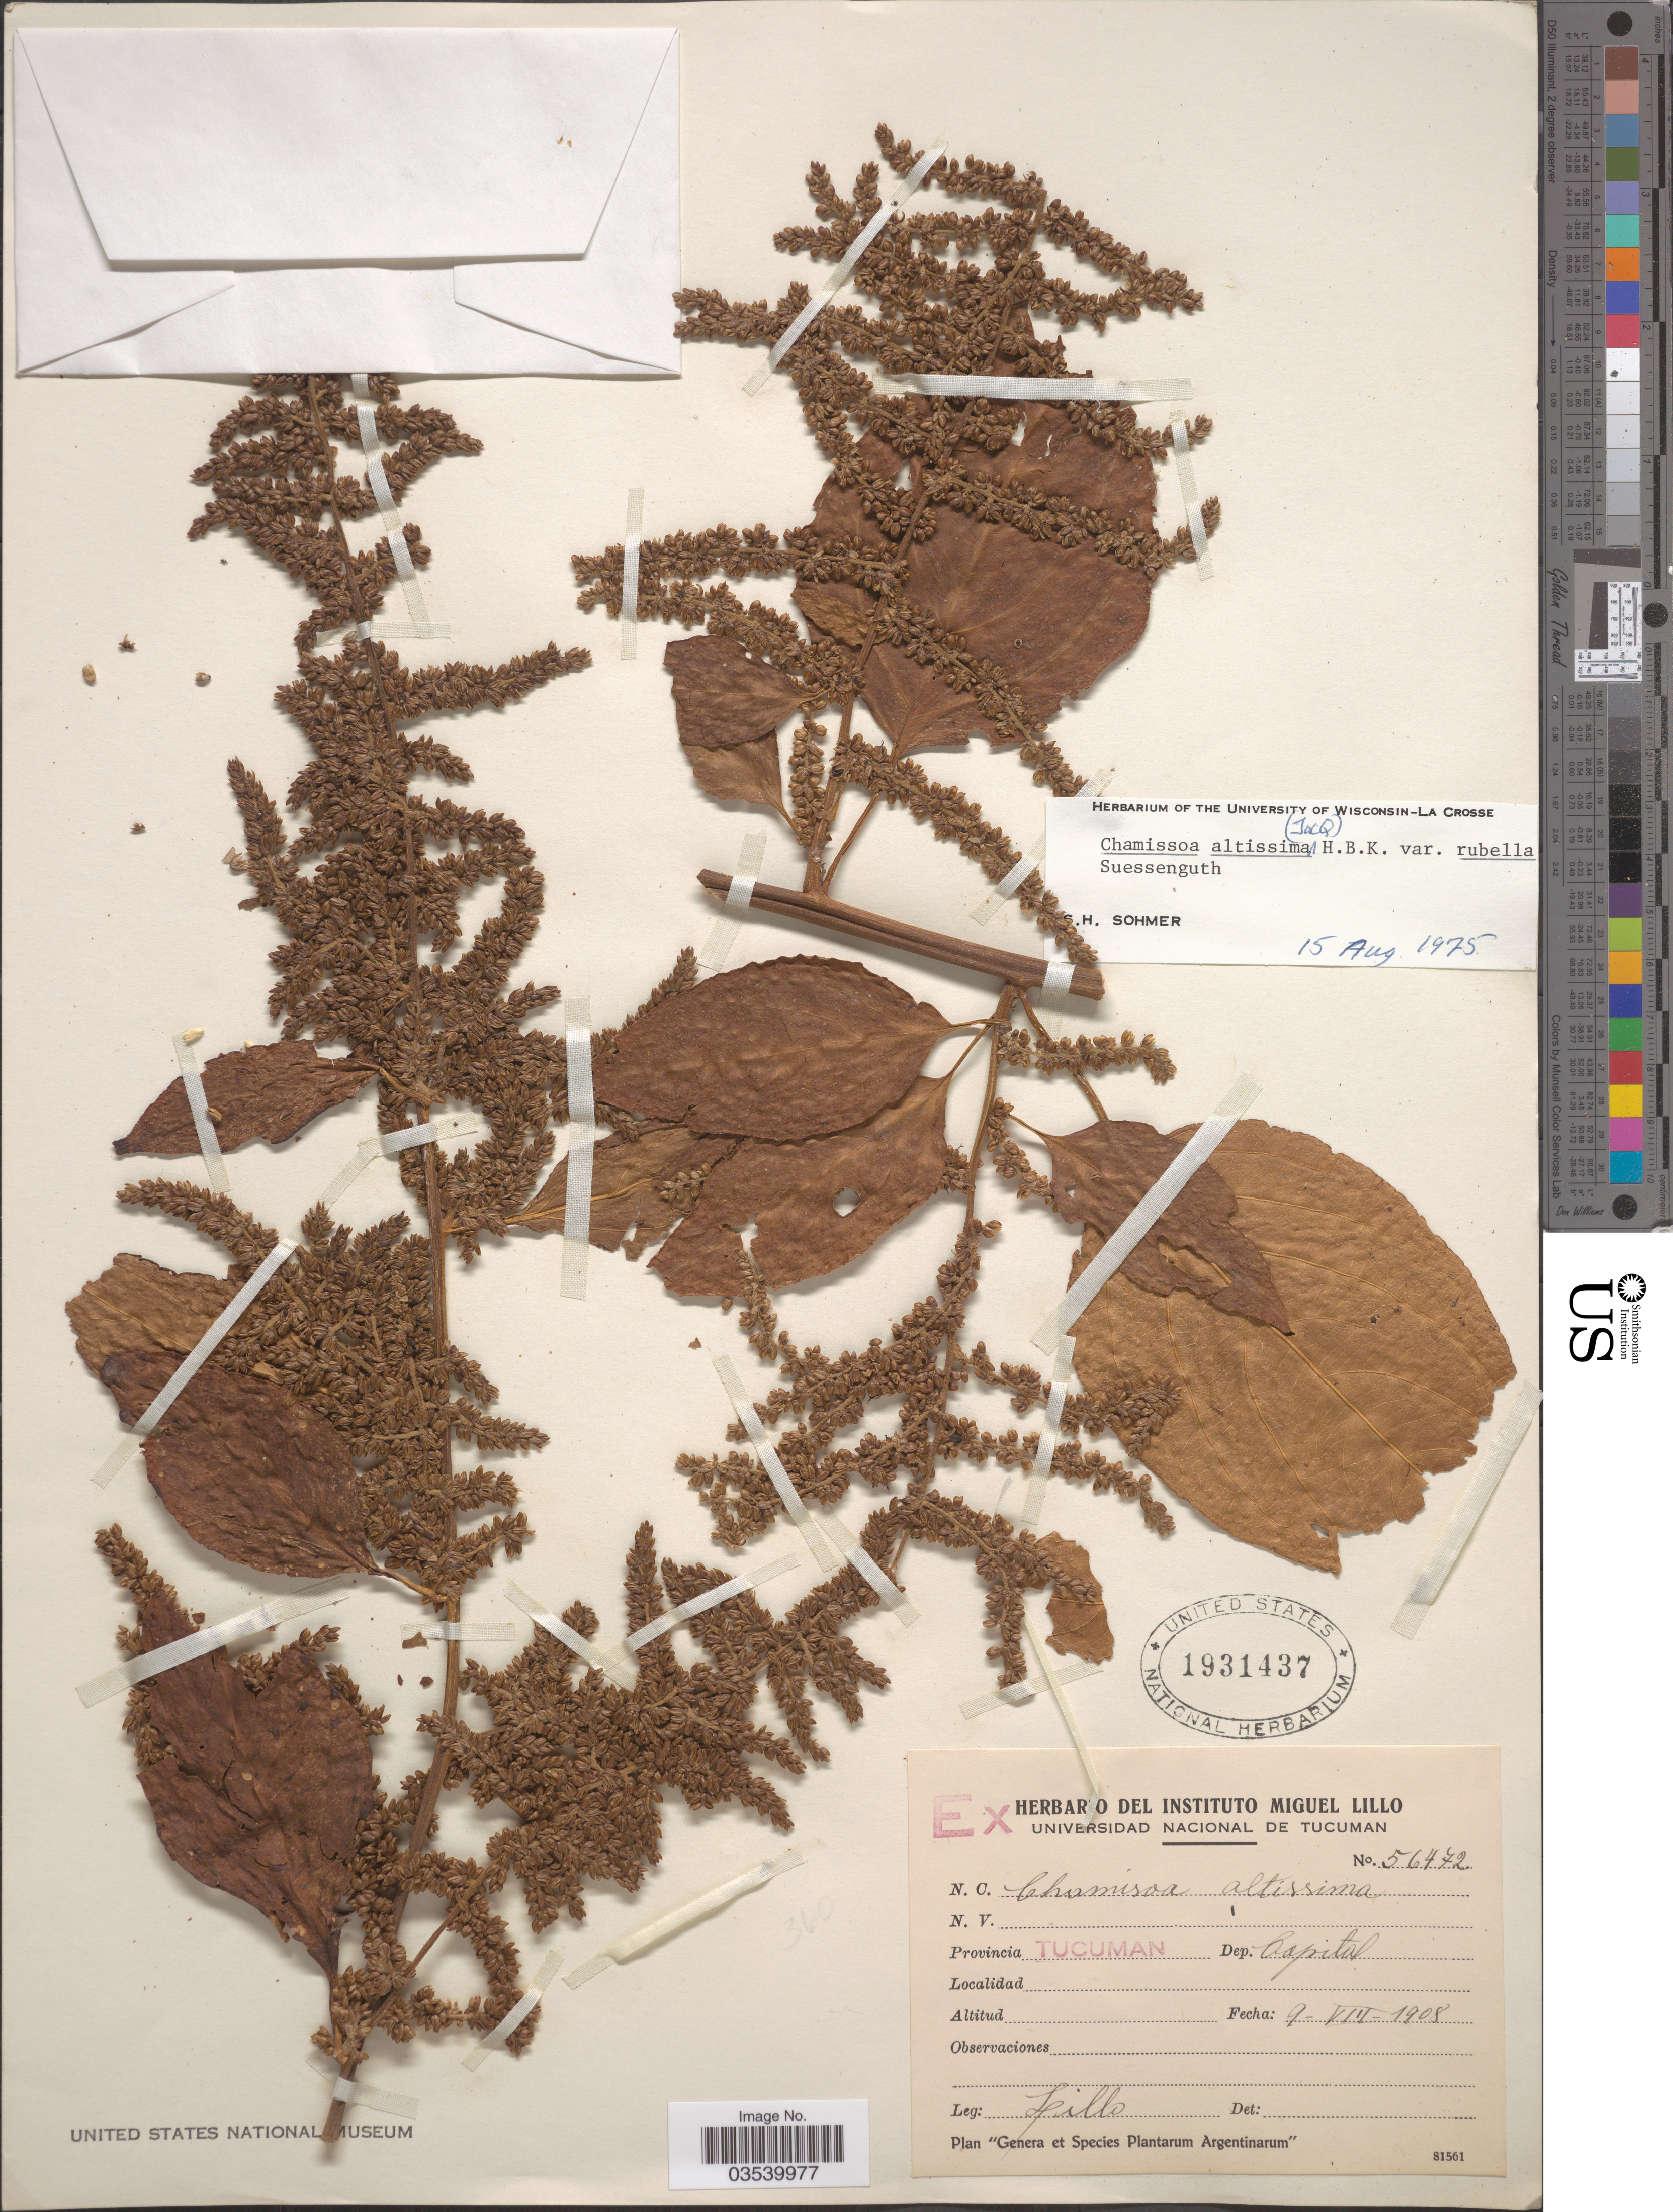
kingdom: Plantae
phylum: Tracheophyta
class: Magnoliopsida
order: Caryophyllales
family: Amaranthaceae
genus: Chamissoa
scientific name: Chamissoa altissima var. rubella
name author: Suess.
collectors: -. Lillo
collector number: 56472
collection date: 1908-08-09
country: Argentina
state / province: Tucuman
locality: Dep. Capital.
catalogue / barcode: US 1931437